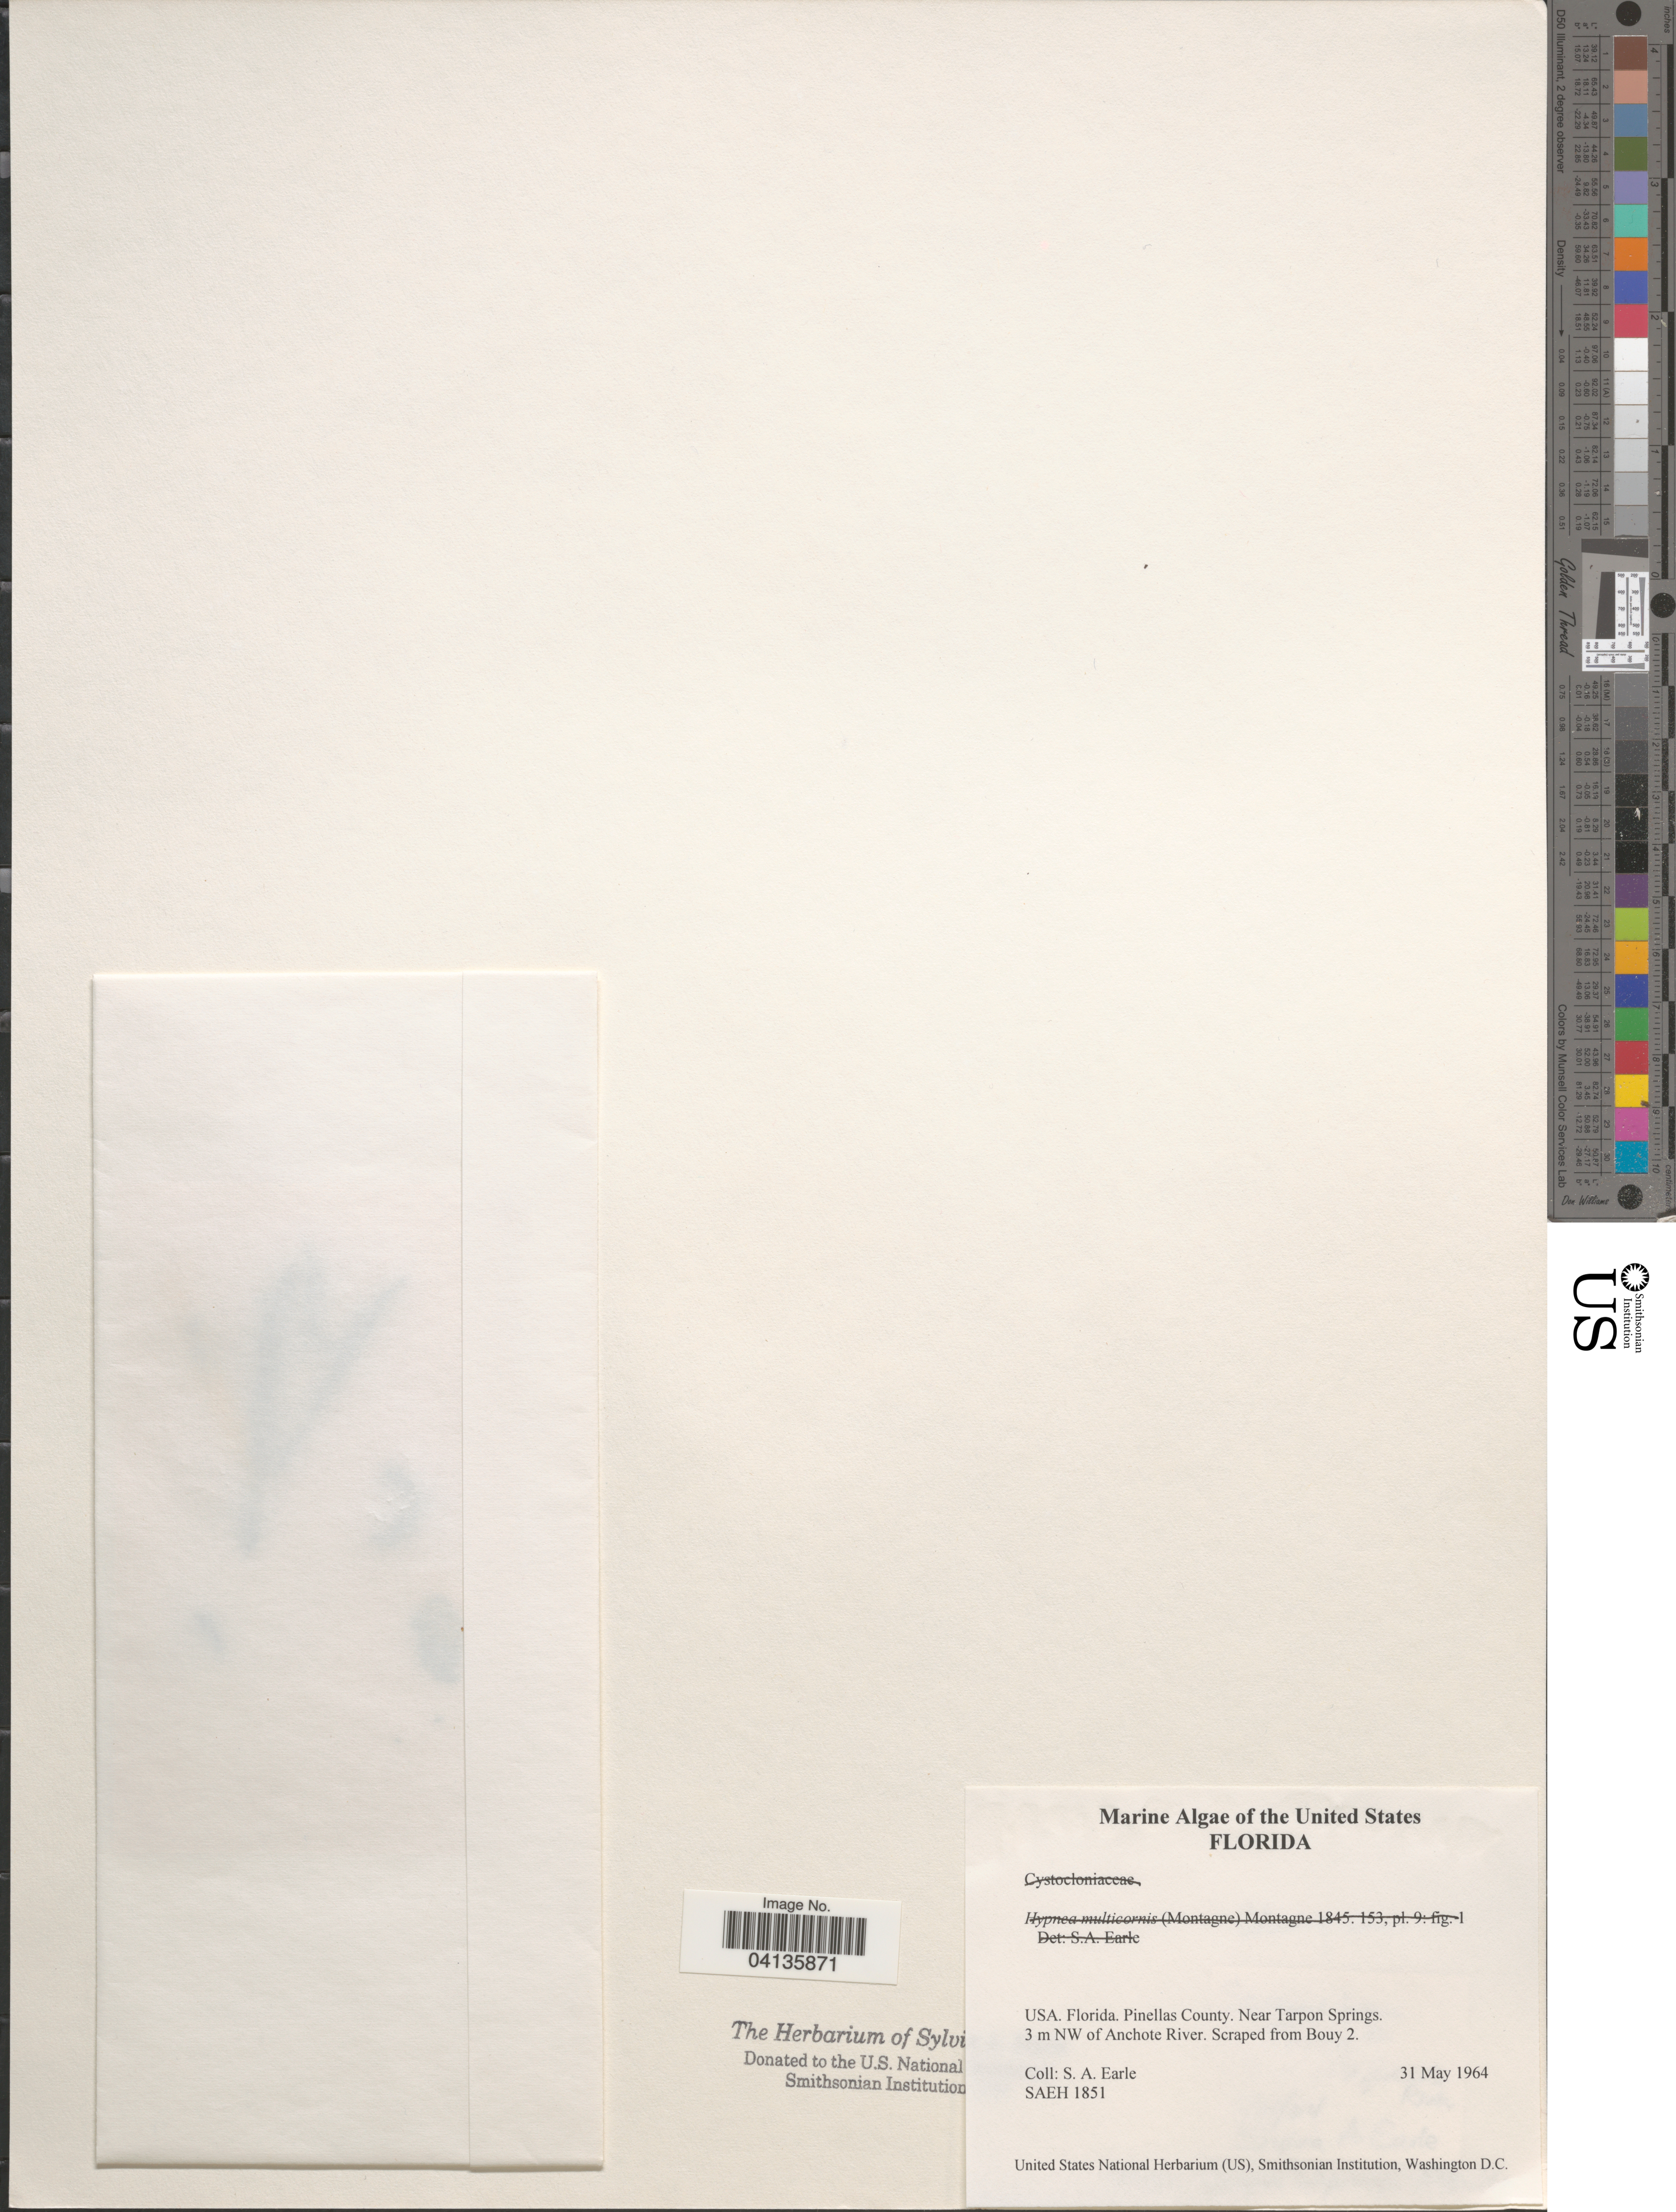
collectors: S. A. Earle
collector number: SAEH 1851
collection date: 1964-05-31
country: United States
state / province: Florida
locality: Pinellas County. Near Tarpon Springs. 3 m NW of Anchole River. Scraped from Buoy 2.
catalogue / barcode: US 238782